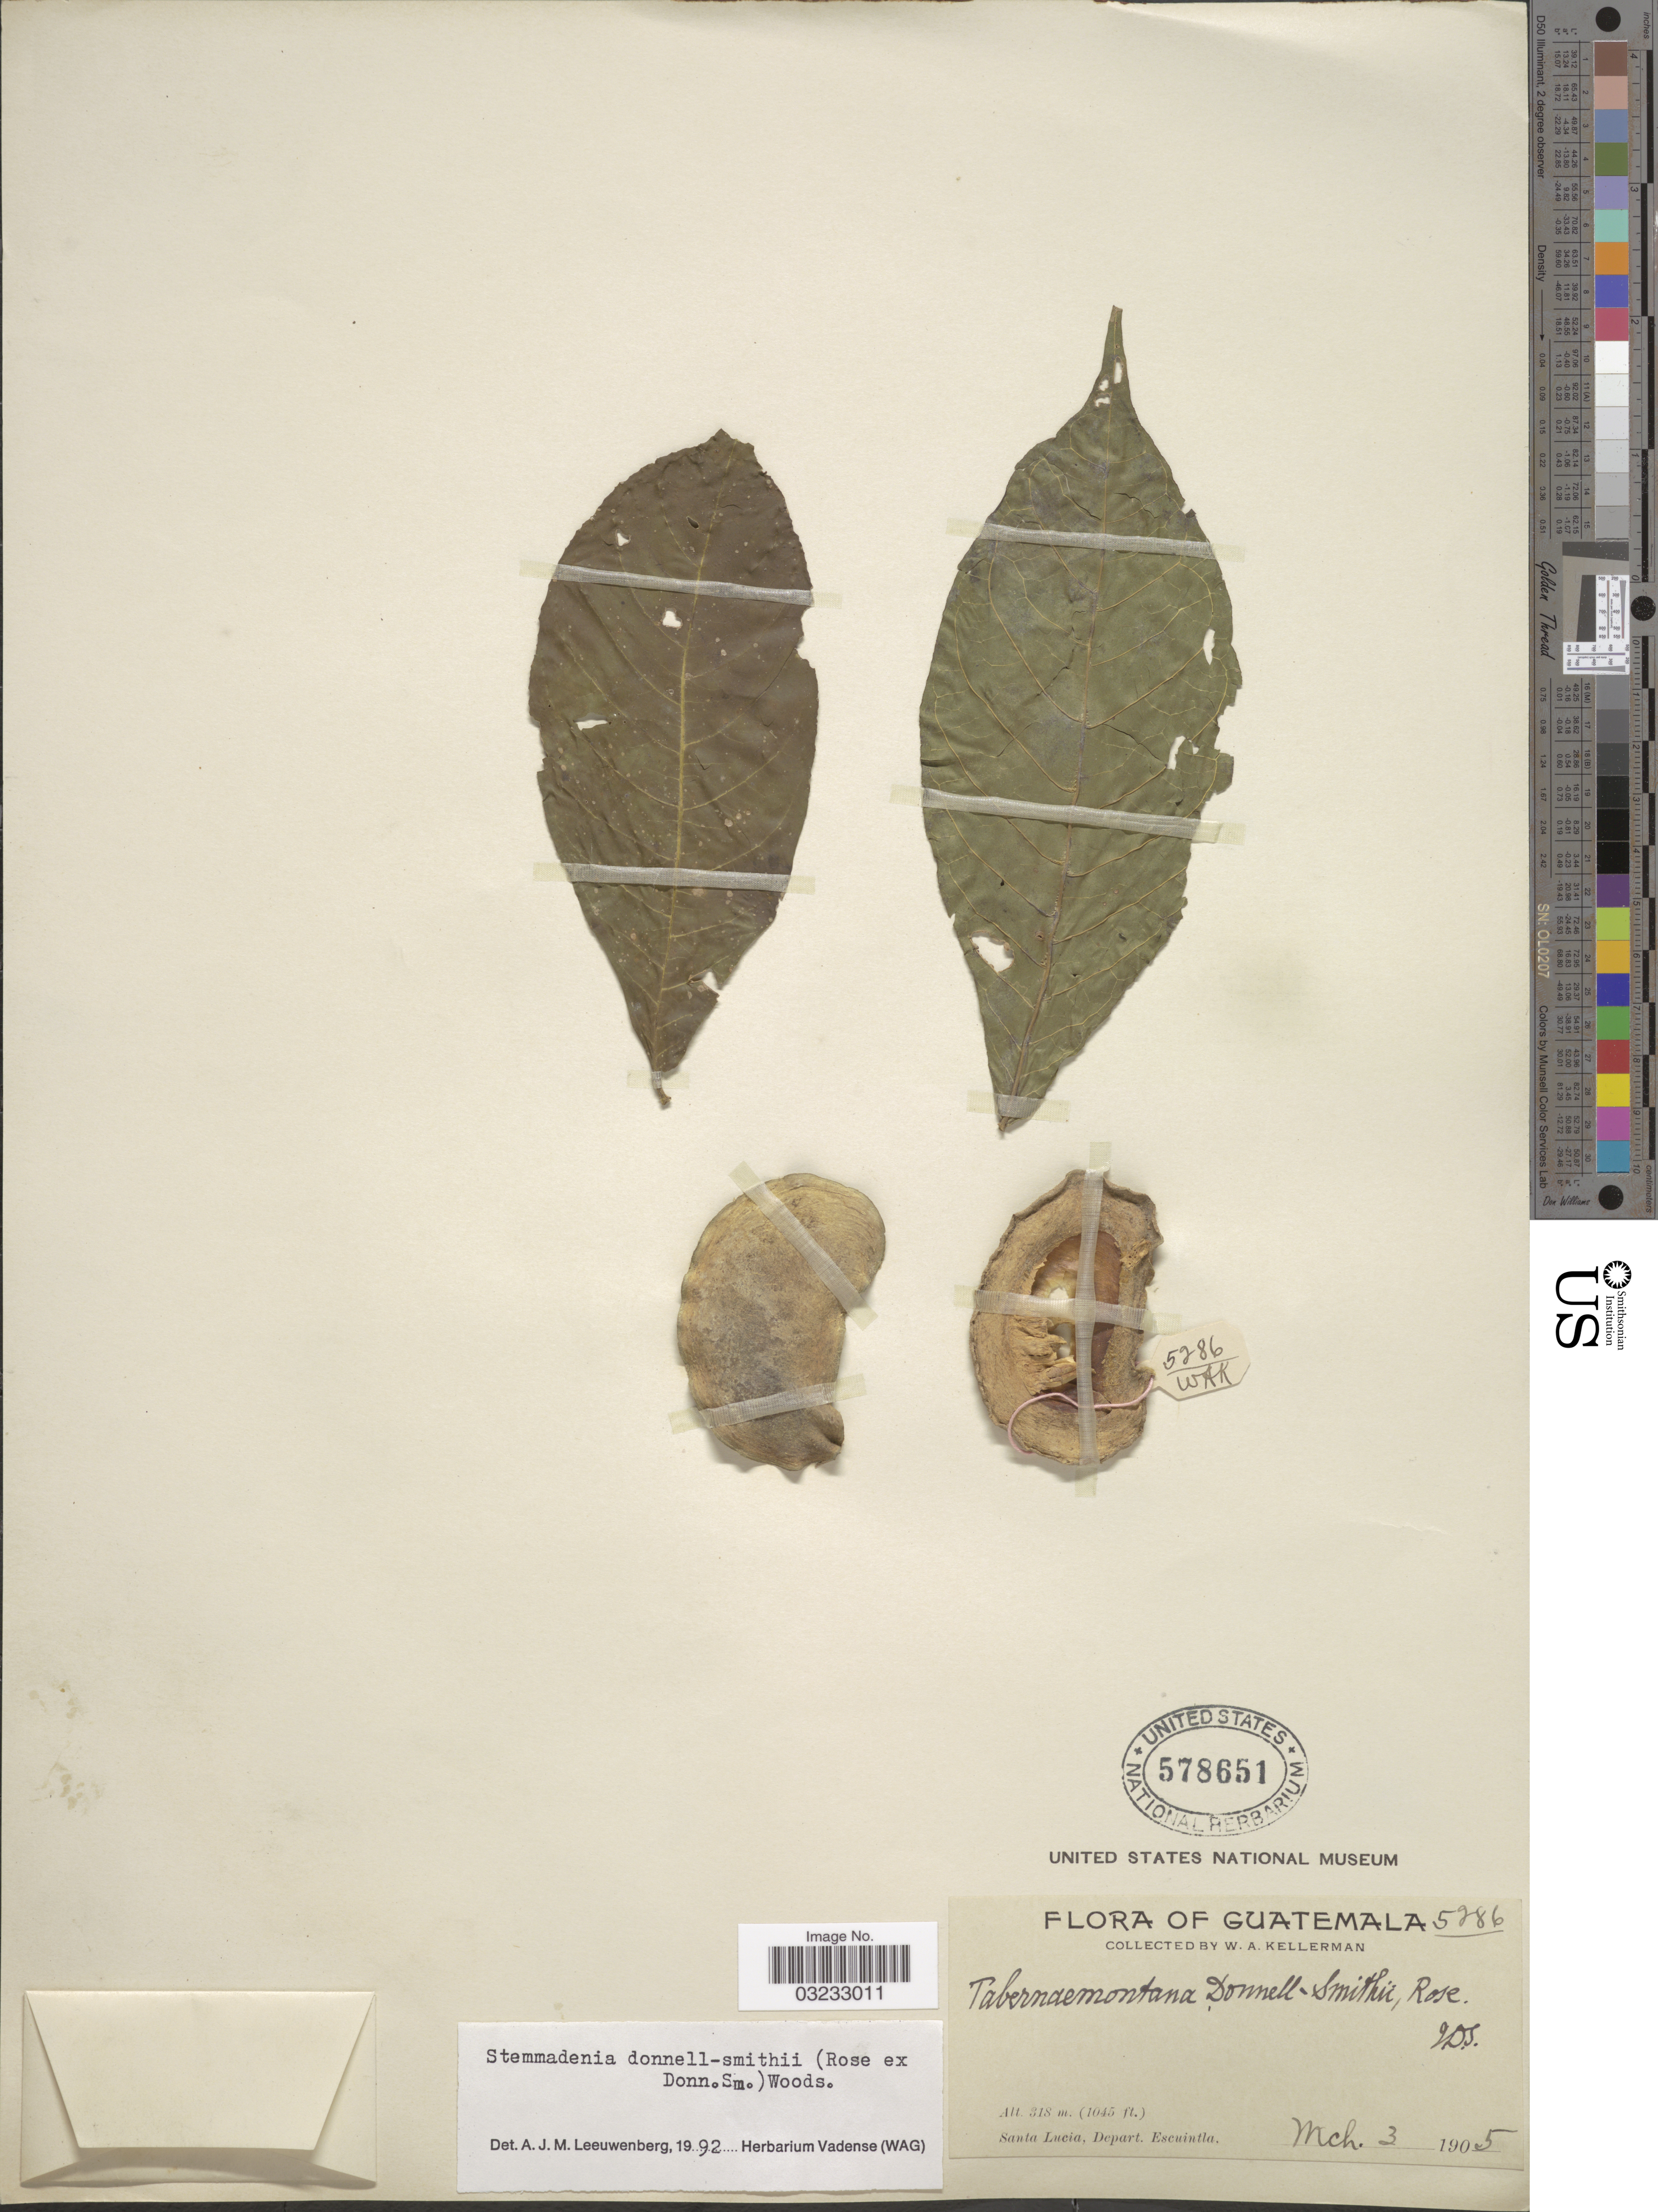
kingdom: Plantae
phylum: Tracheophyta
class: Magnoliopsida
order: Gentianales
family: Apocynaceae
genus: Stemmadenia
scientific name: Stemmadenia donnell-smithii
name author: (Rose ex Donn. Sm.) Woodson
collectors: W. Kellerman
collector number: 5286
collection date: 1905-03-03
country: Guatemala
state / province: Escuintla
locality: Santa Lucia, Depart. Escuintla.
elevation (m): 319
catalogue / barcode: US 578651